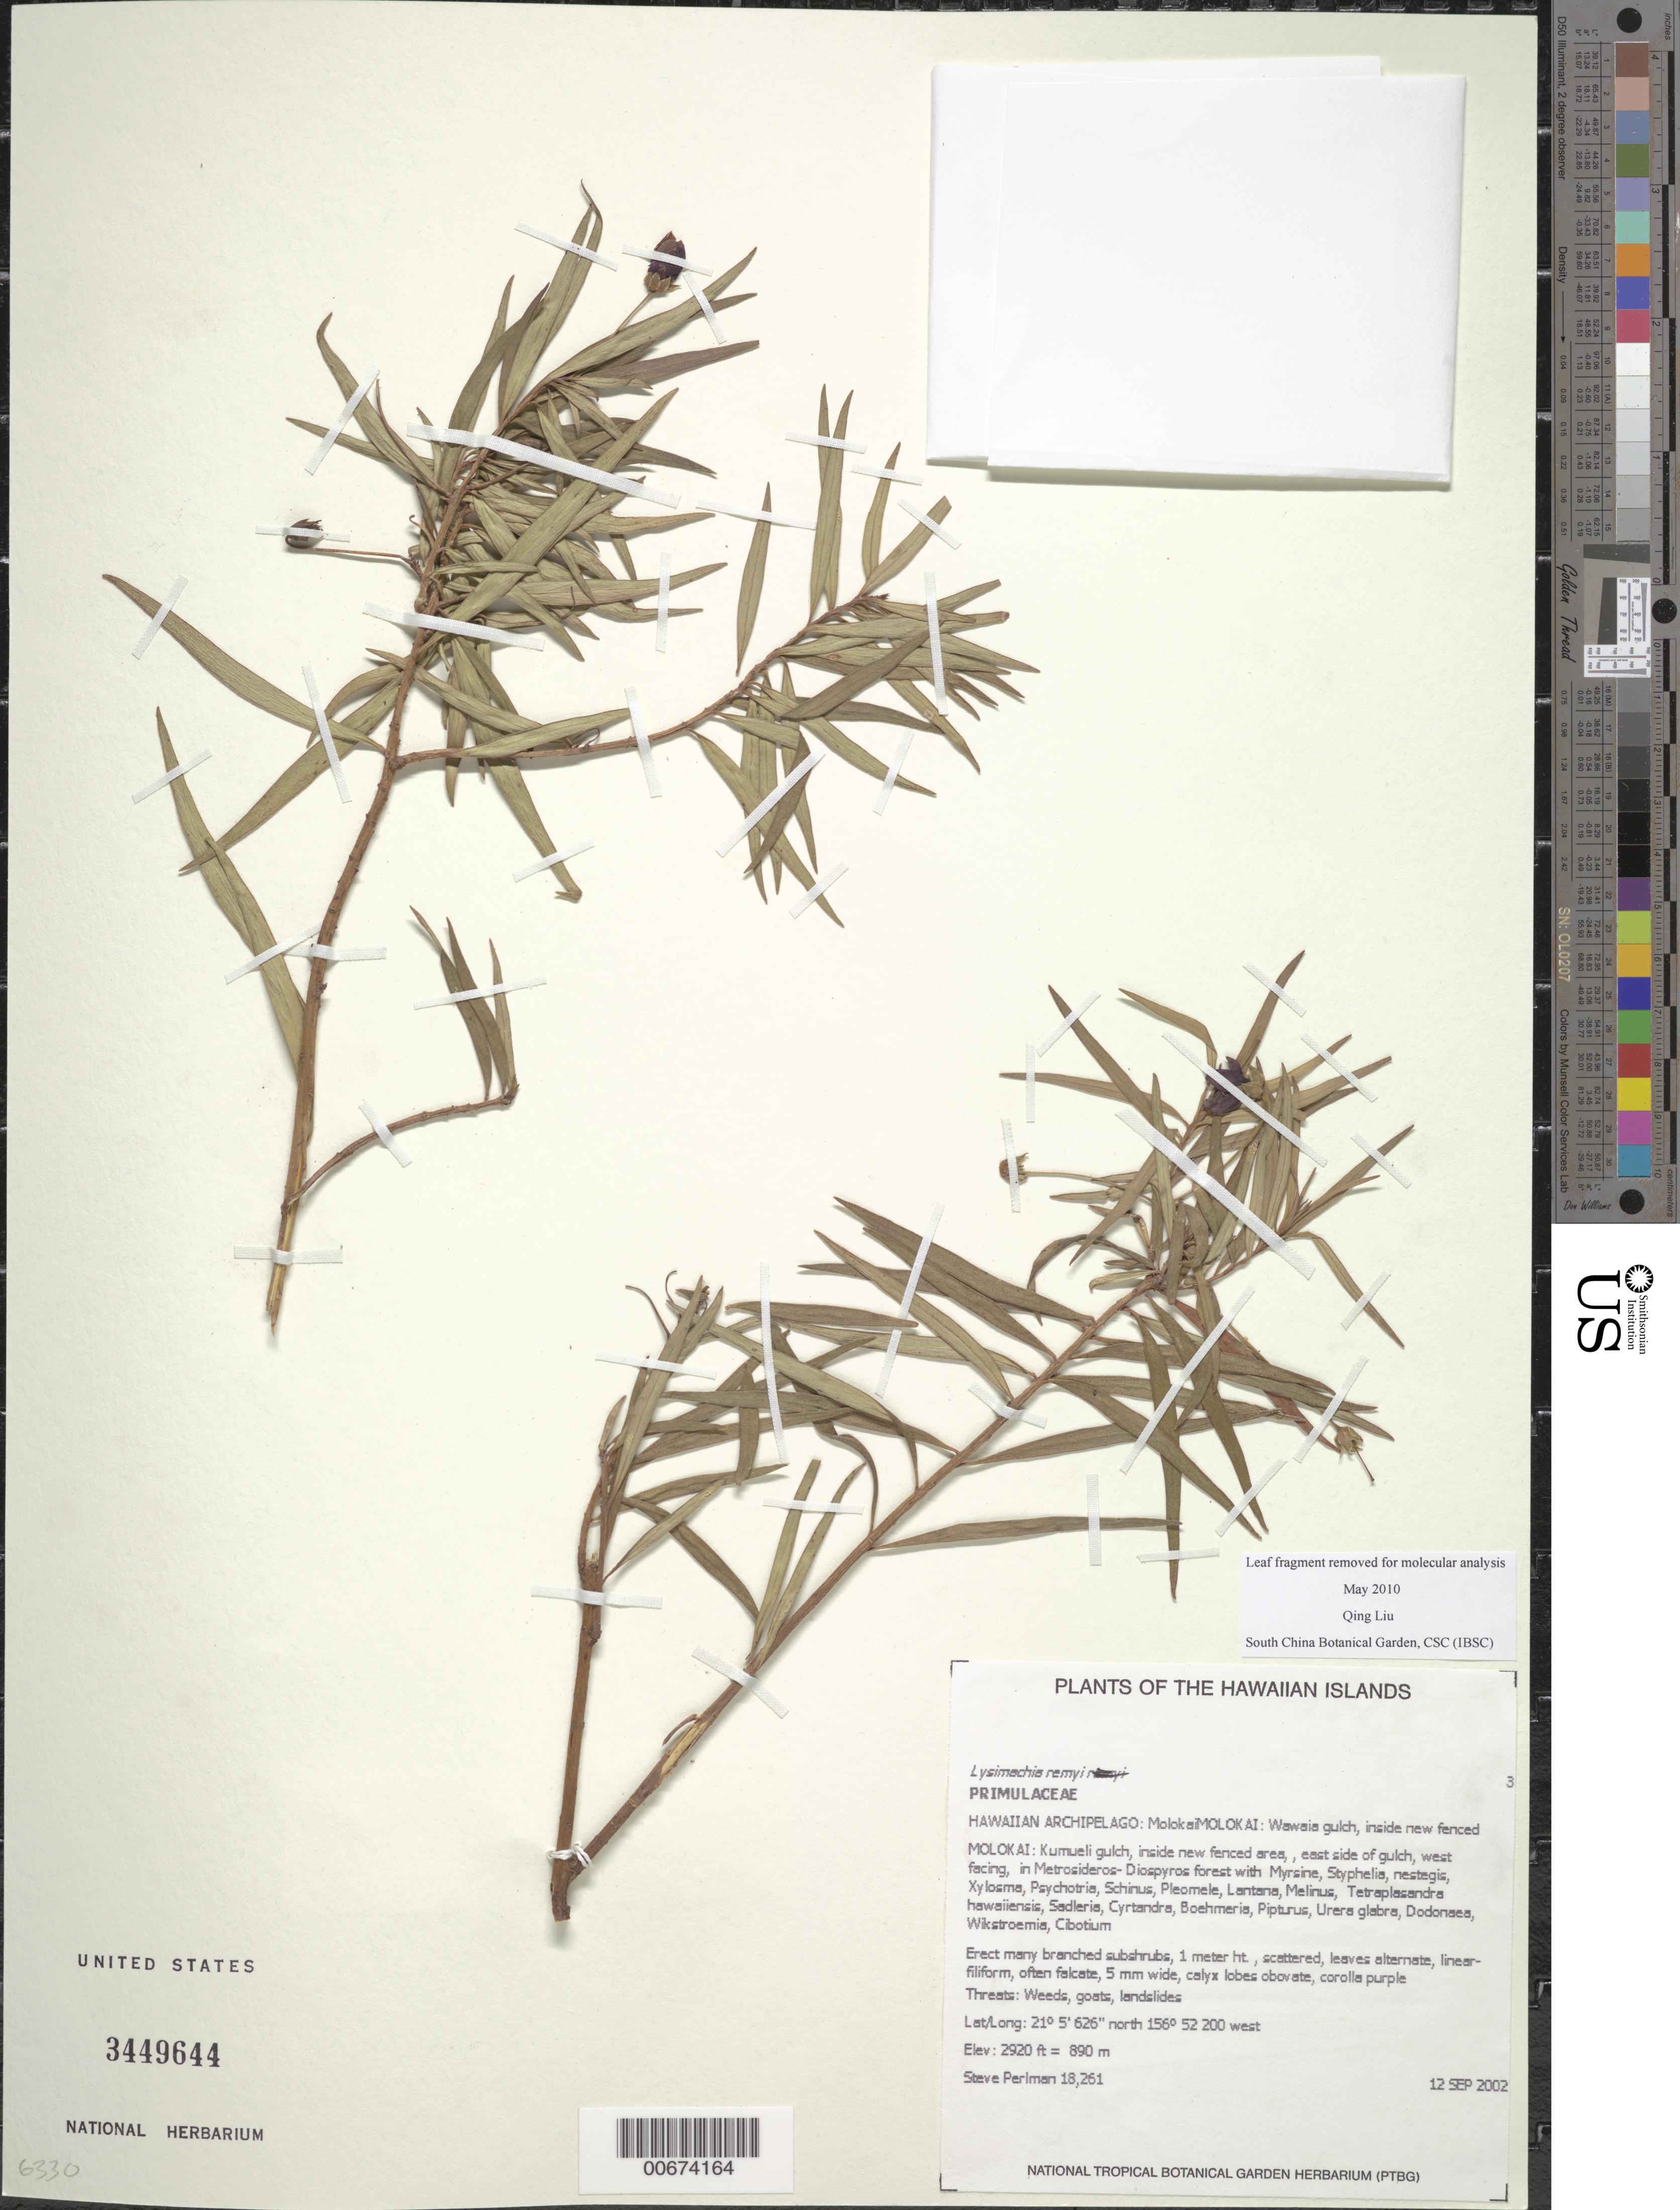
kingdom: Plantae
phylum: Tracheophyta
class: Magnoliopsida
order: Ericales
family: Primulaceae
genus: Lysimachia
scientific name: Lysimachia remyi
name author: Hillebr.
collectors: S. P. Perlman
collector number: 18261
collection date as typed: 12 Sep 2002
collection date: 2002-09-12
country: United States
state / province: Hawaii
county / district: Maui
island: Moloka'i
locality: Kumueli gulch, inside new fenced area, east side of gulch, west facing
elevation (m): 890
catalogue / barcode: US 3449644